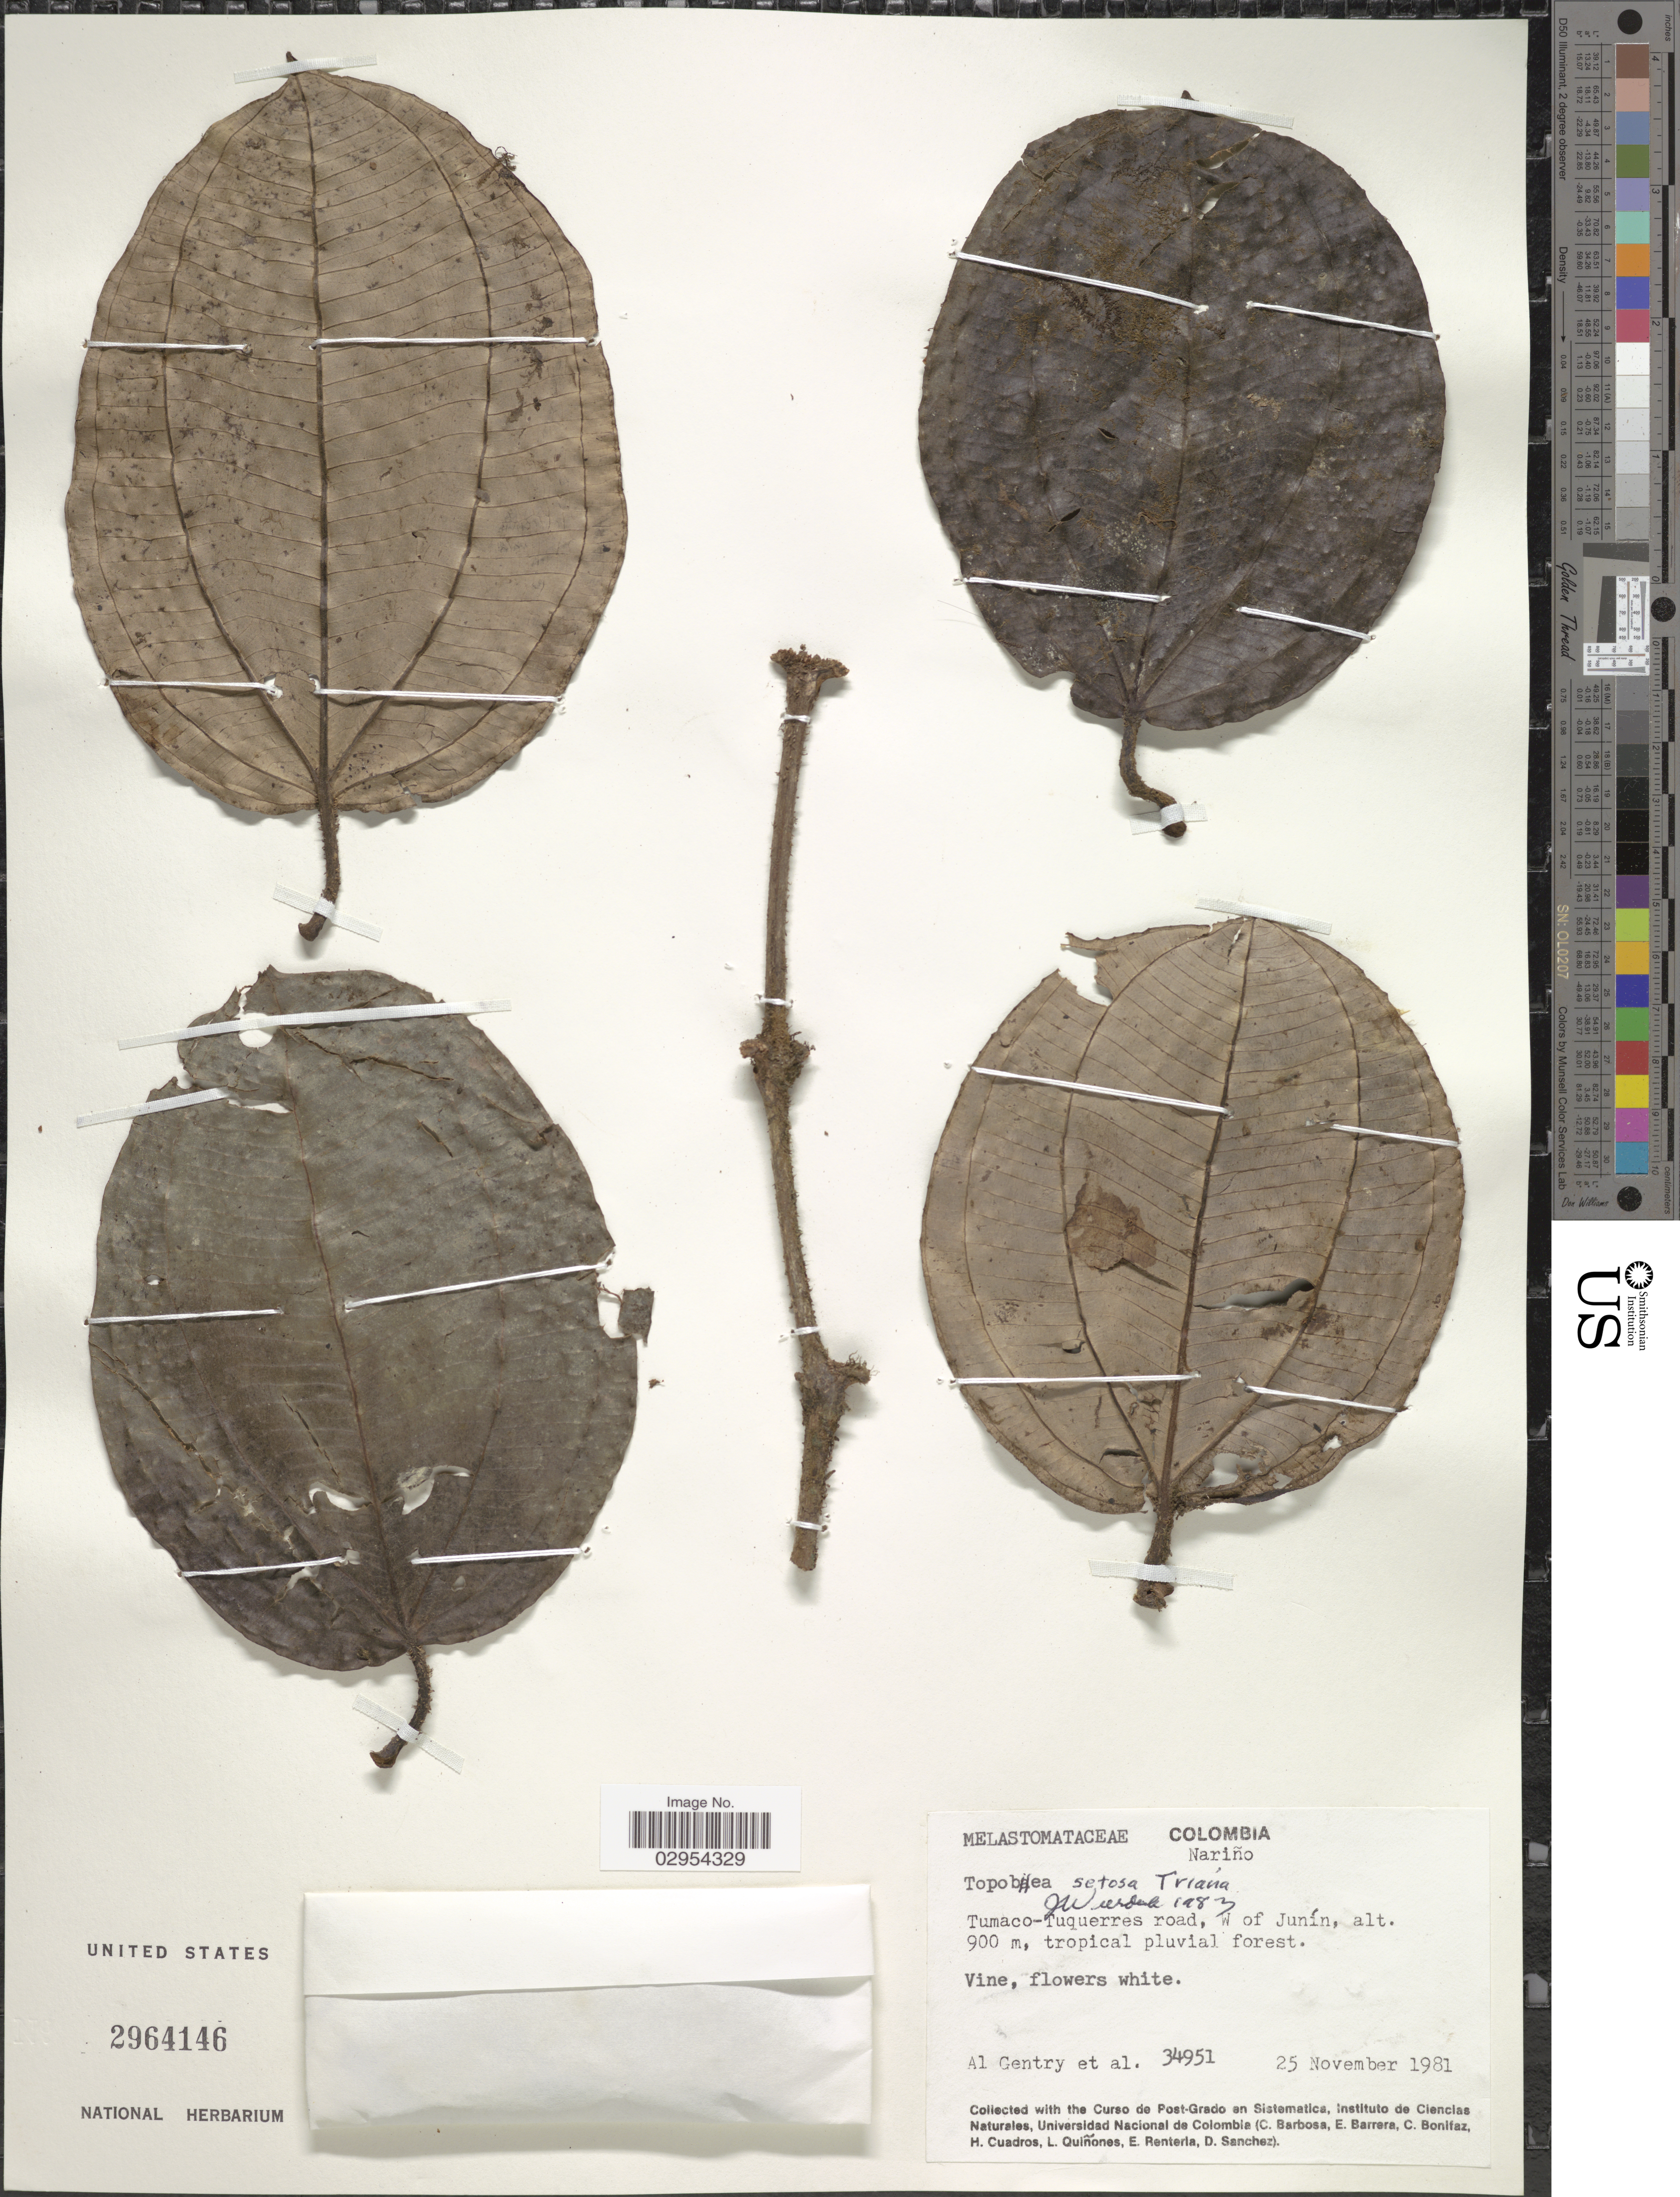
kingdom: Plantae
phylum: Tracheophyta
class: Magnoliopsida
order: Myrtales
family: Melastomataceae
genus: Topobea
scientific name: Topobea setosa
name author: Triana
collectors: A. H. Gentry, C. E. Barbosa, E. Barrera, C. Bonifaz & et al.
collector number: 34951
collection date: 1981-11-25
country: Colombia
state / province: Nariño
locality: Tumaco-Tuquerres road, W of Junín.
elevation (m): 900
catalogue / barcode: US 2964146